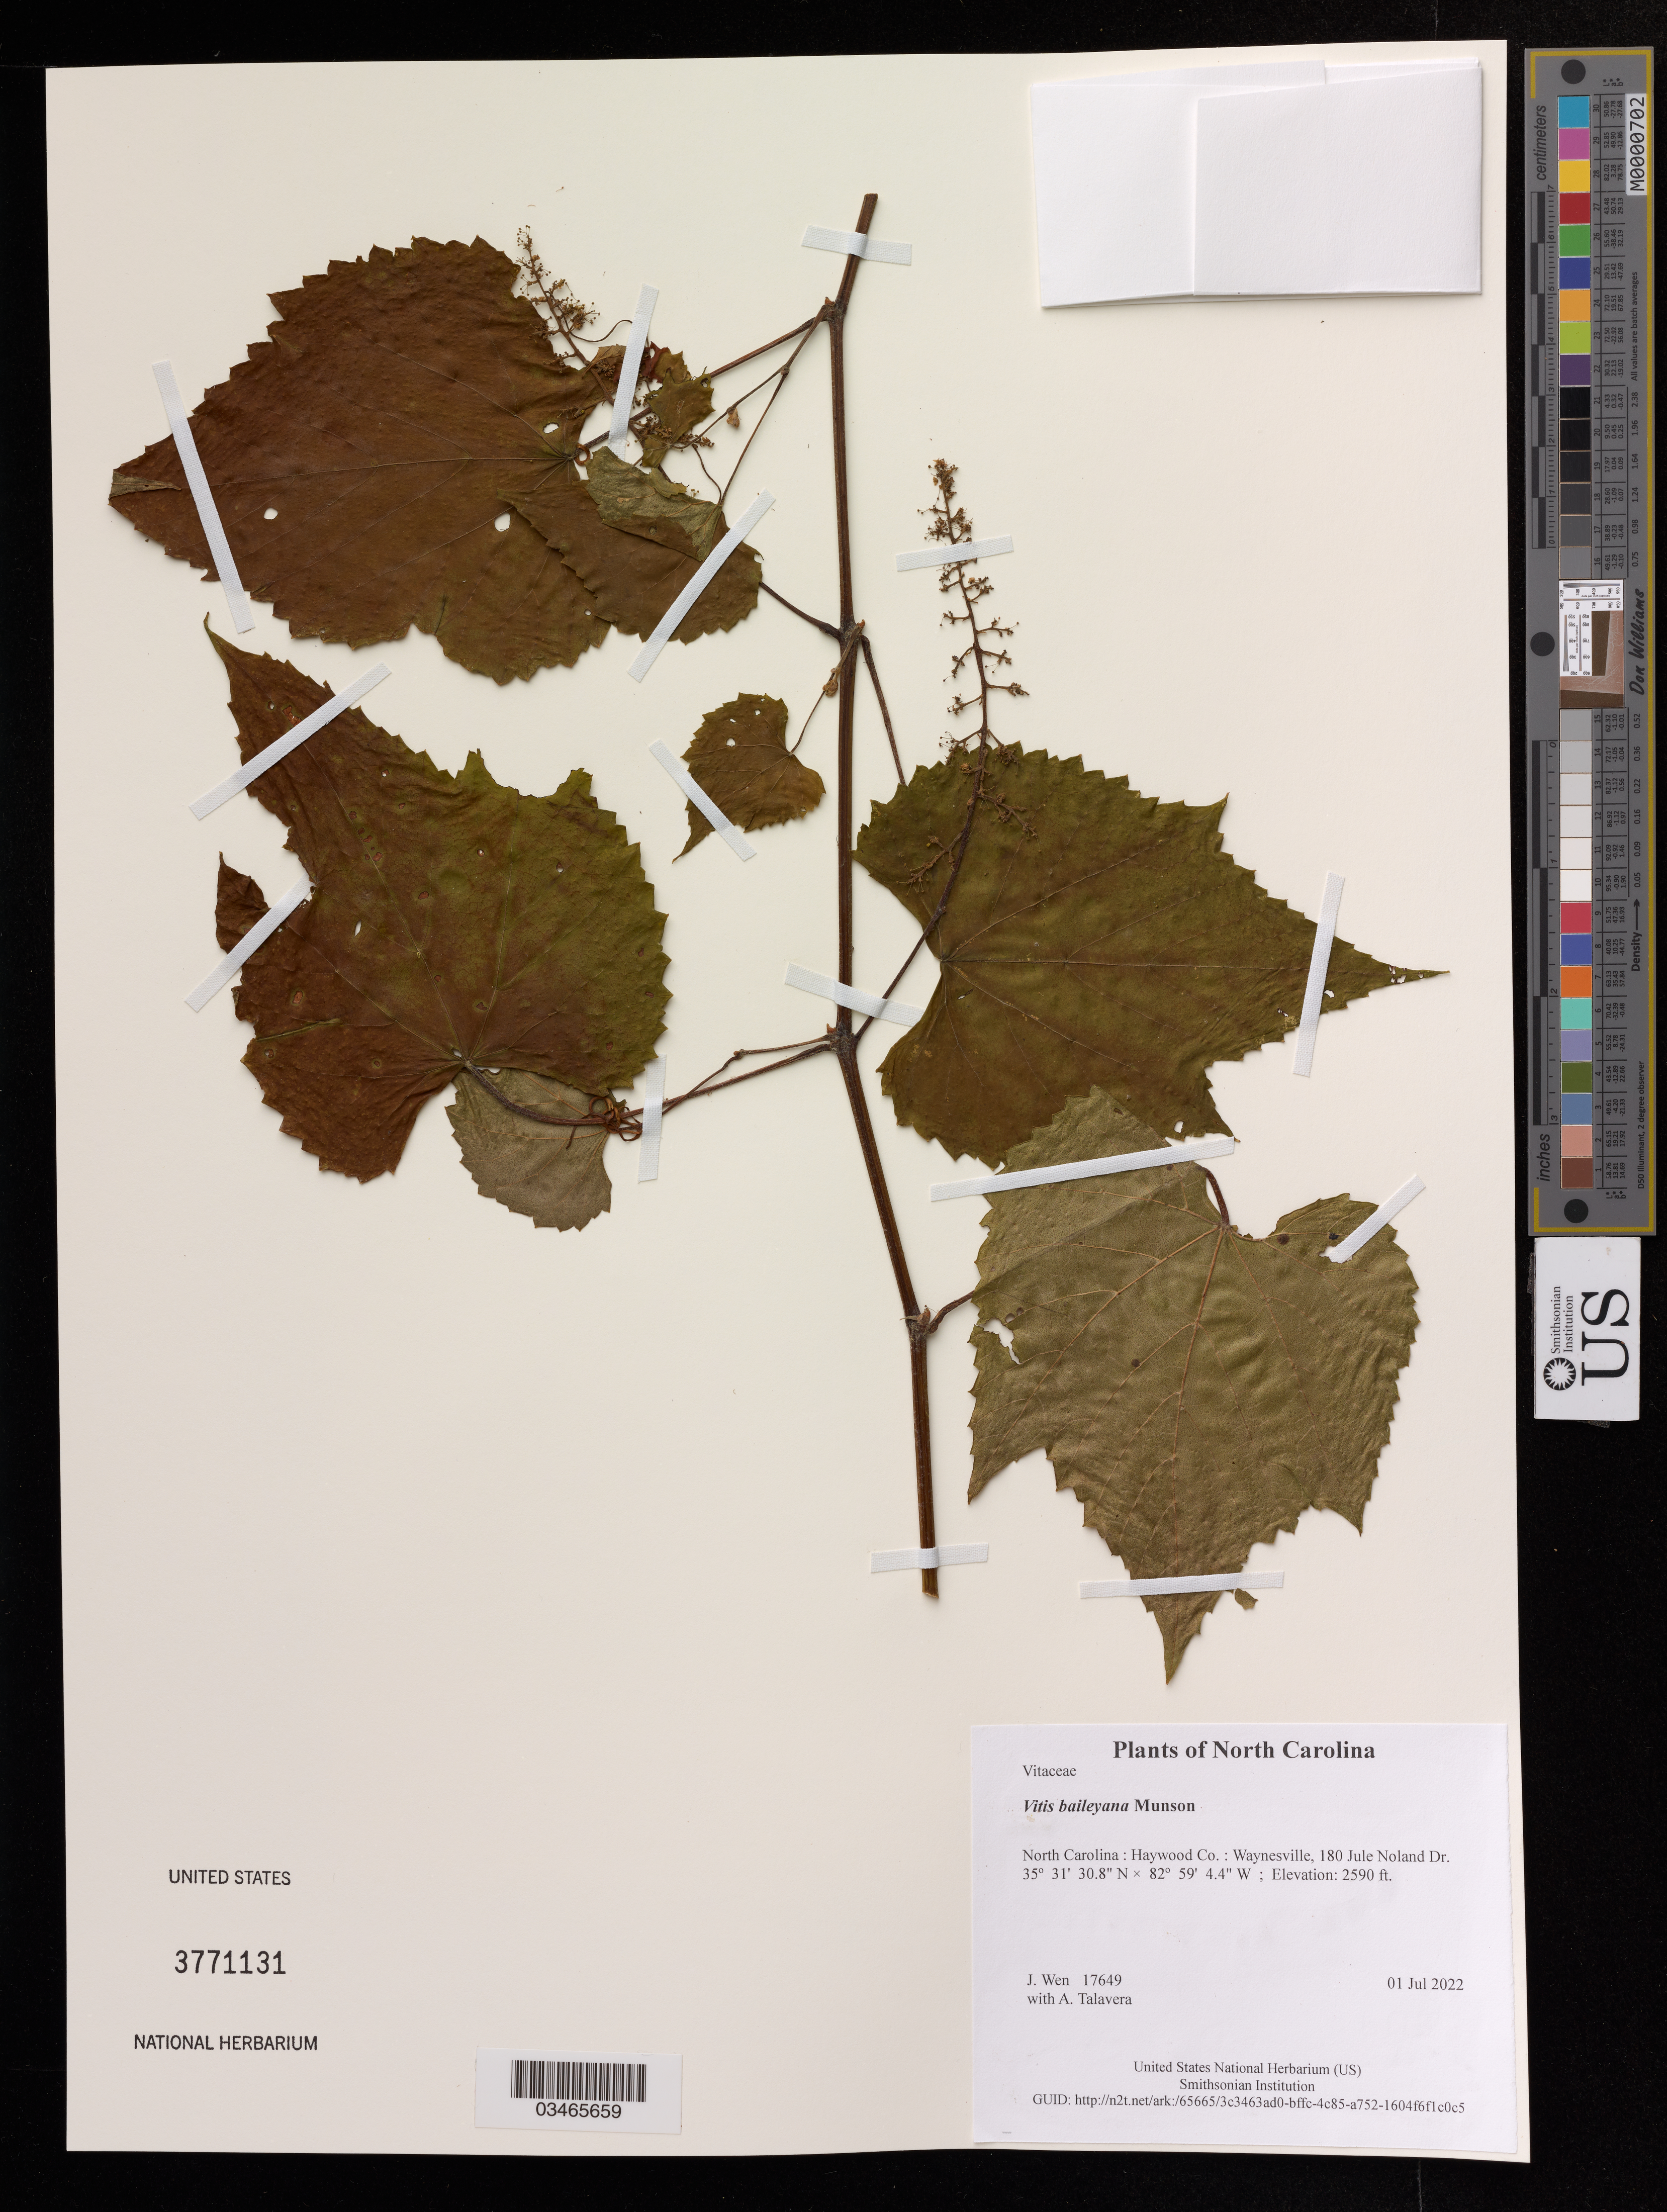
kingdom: Plantae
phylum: Tracheophyta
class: Magnoliopsida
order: Vitales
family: Vitaceae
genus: Vitis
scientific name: Vitis baileyana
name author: Munson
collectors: J. Wen & A. Talavera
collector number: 17649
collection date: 2022-07-01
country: United States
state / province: North Carolina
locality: Haywood Co.: Waynesville, 180 Jule Noland Dr.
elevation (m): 789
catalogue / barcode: US 3771131